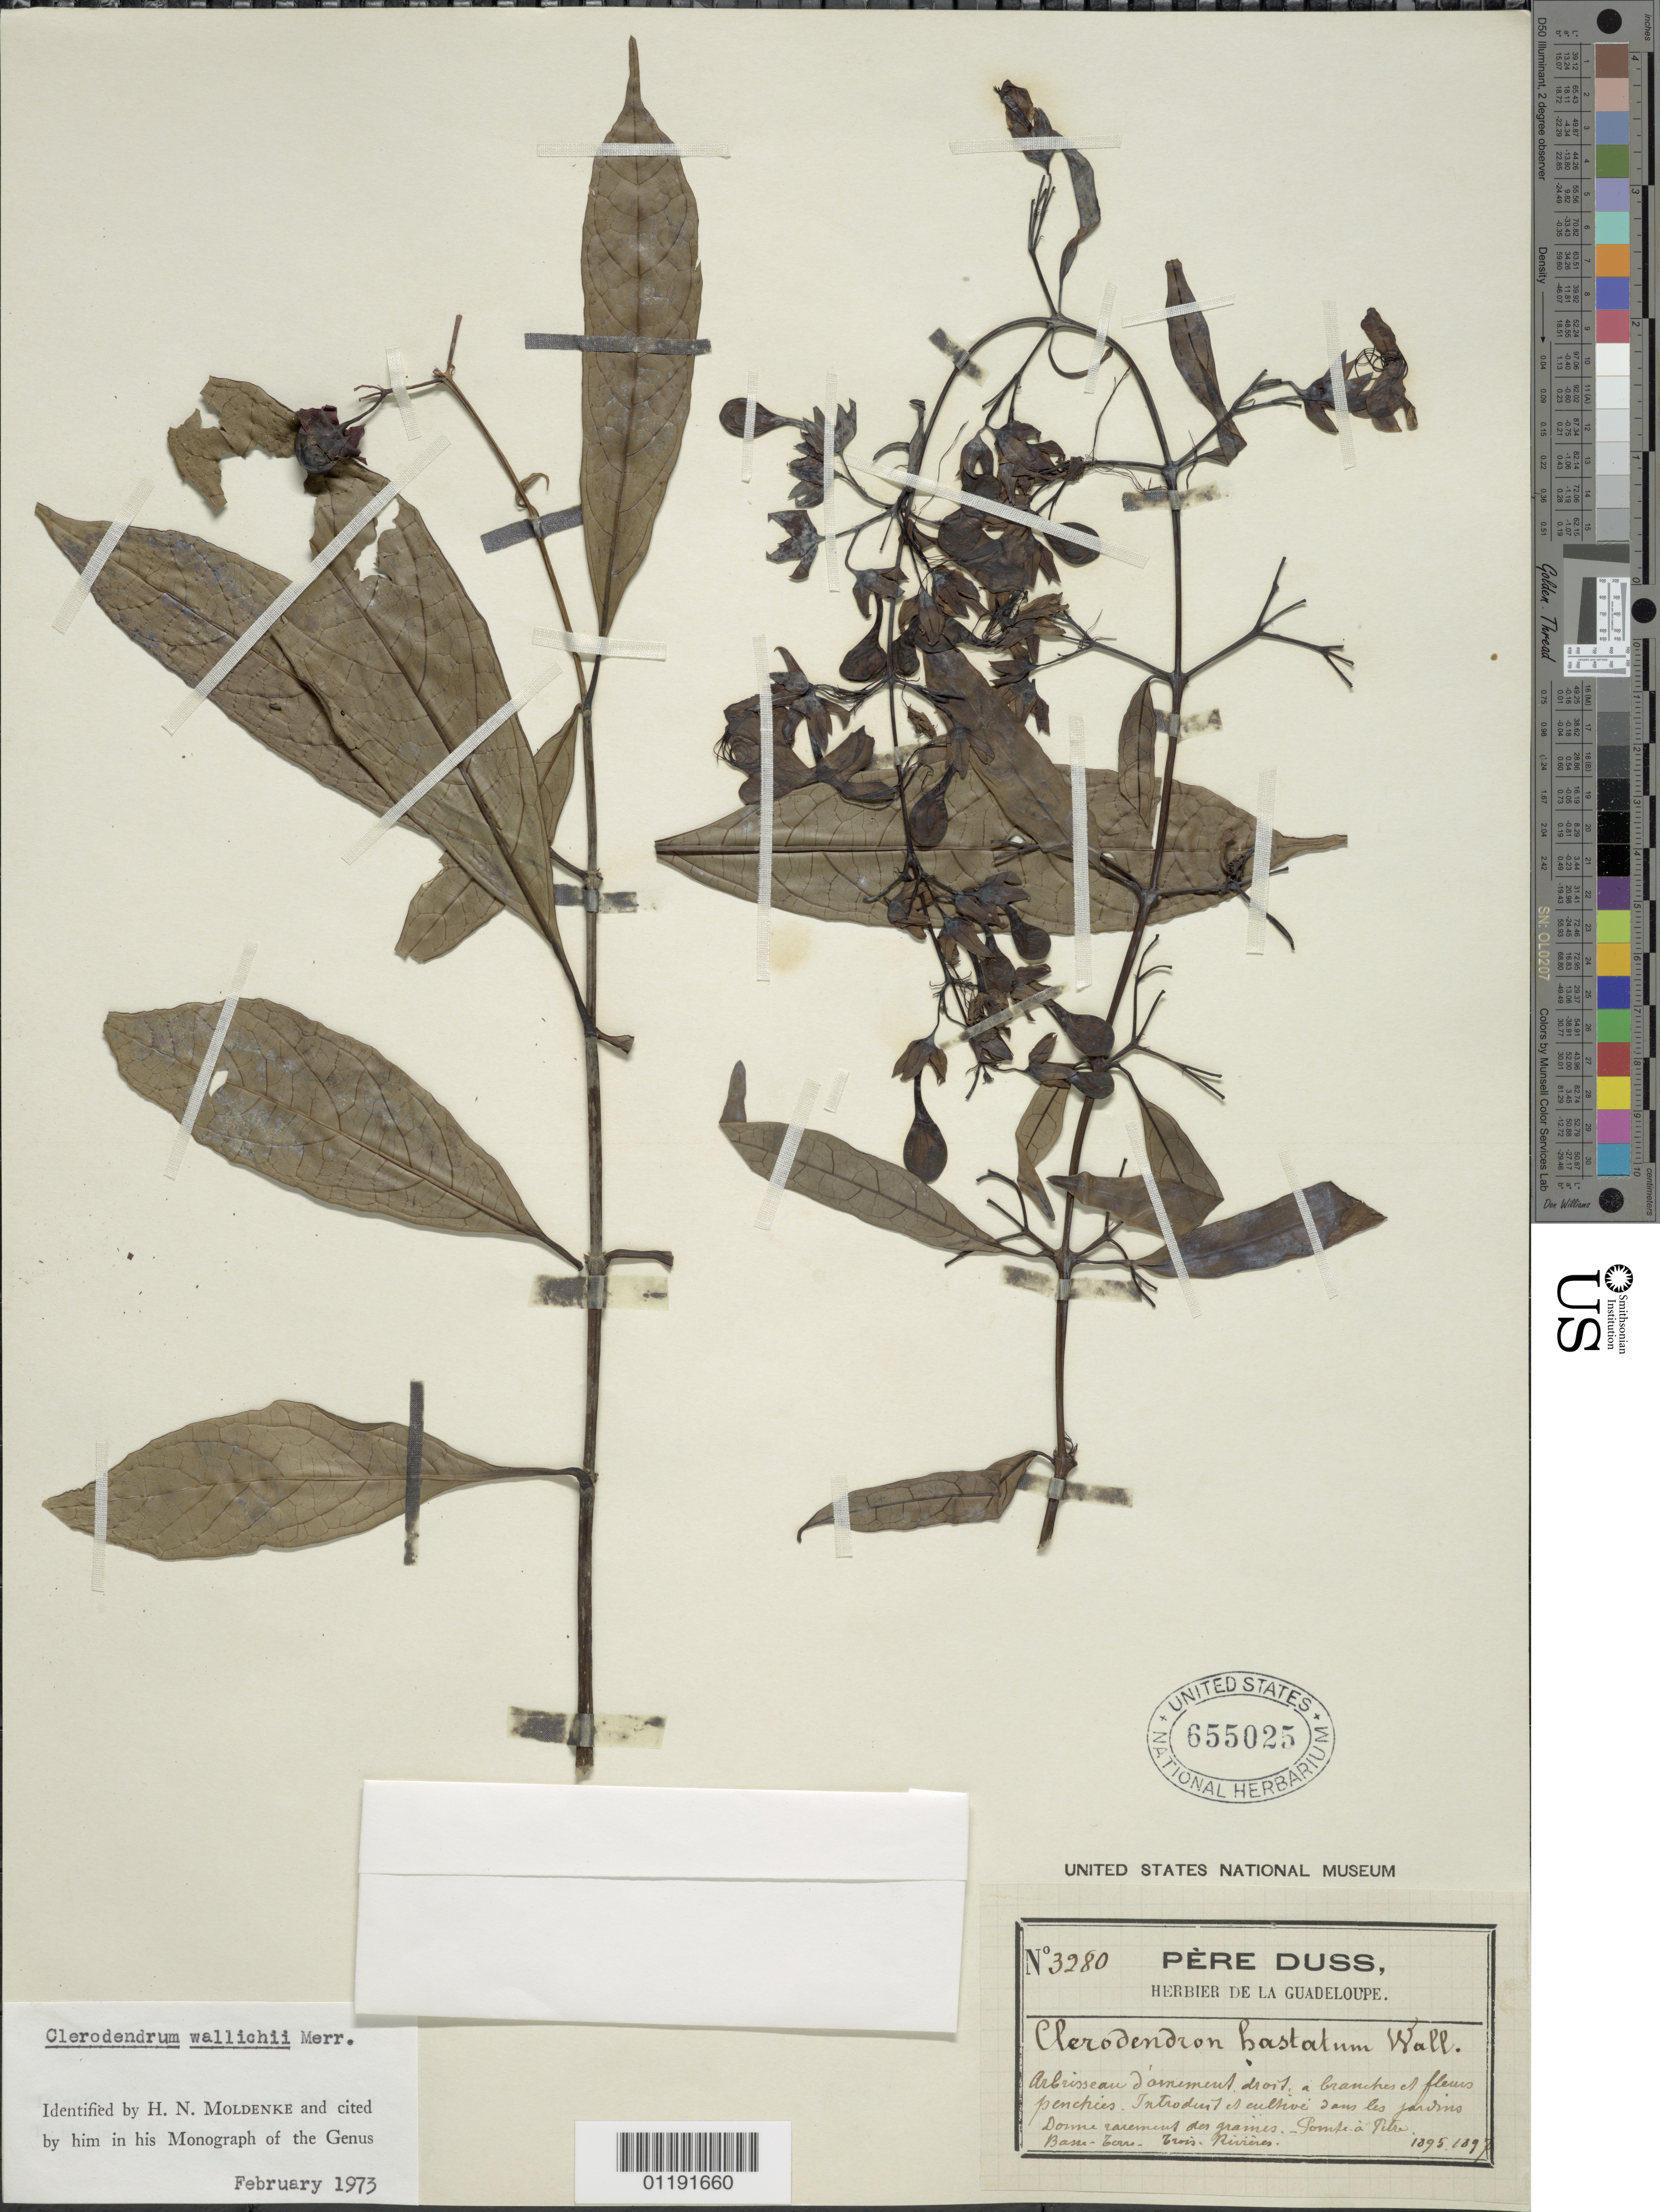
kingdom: Plantae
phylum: Tracheophyta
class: Magnoliopsida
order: Lamiales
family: Lamiaceae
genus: Clerodendrum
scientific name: Clerodendrum wallichii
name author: Merr.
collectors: -. Duss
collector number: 3280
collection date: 1895-01-01/1897-12-31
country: Guadeloupe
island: Basse-Terre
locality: Trios Rivieres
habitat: Garden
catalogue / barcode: US 655025